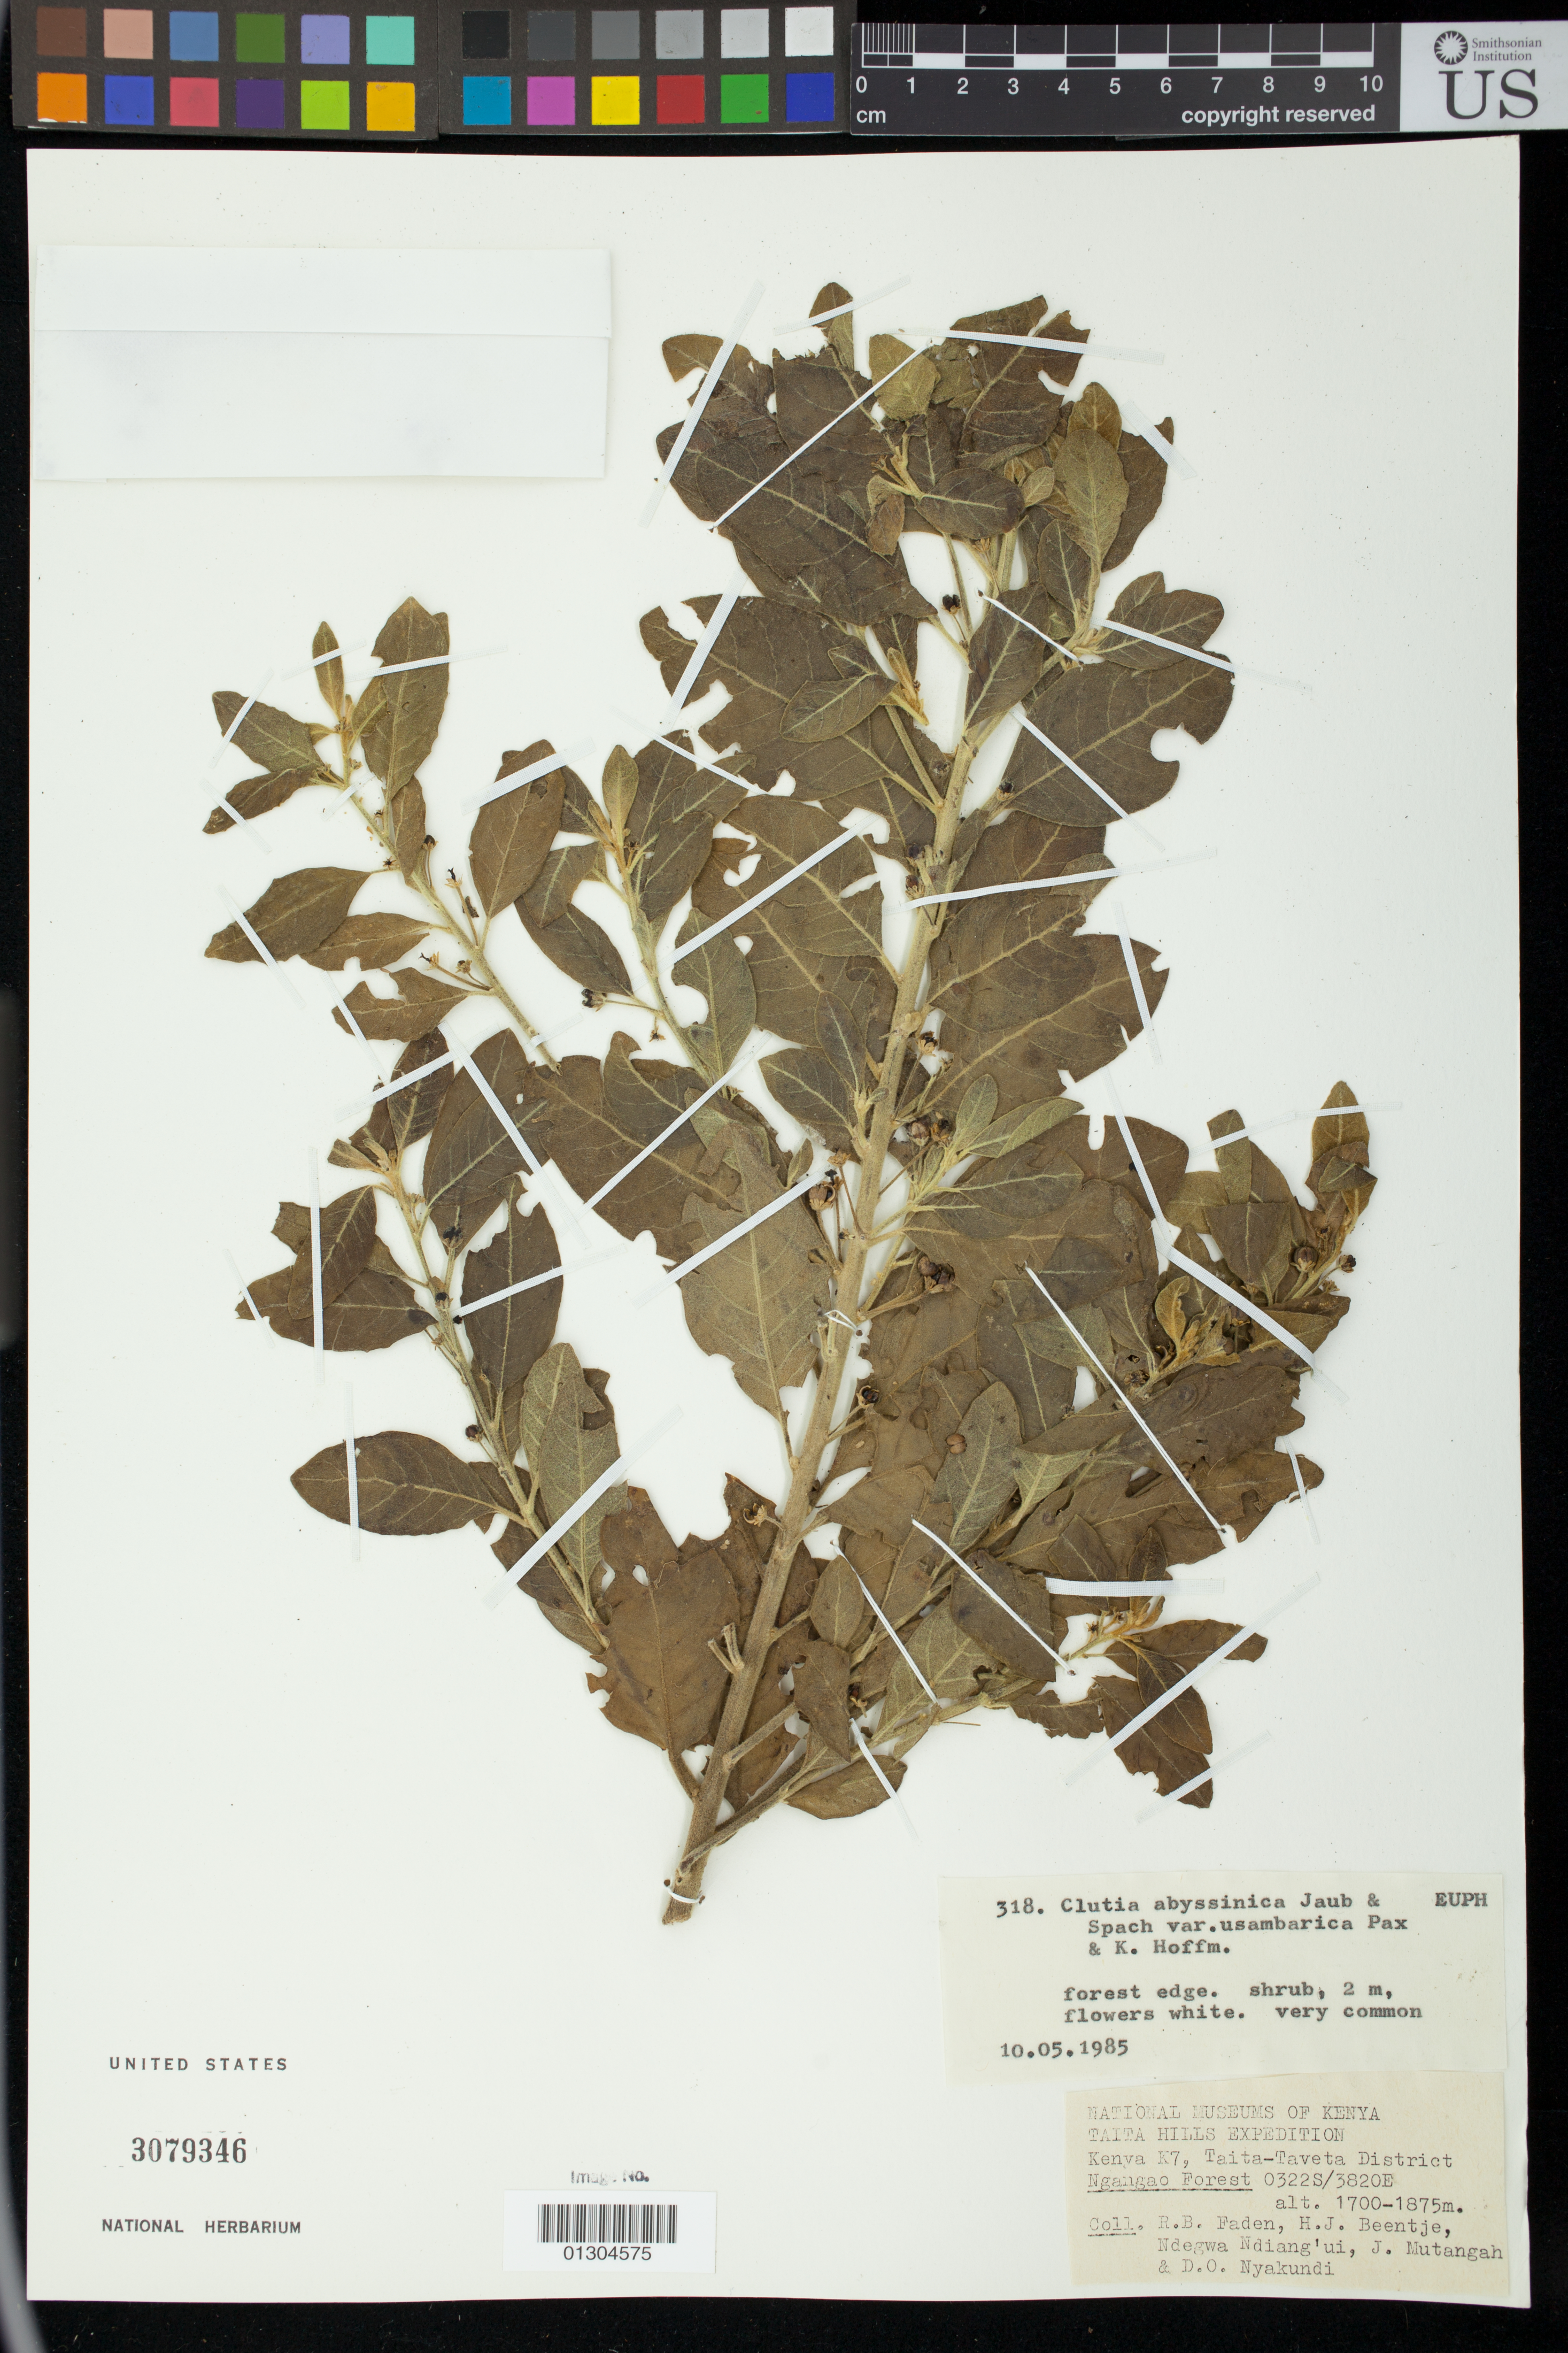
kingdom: Plantae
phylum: Tracheophyta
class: Magnoliopsida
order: Malpighiales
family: Peraceae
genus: Clutia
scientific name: Clutia abyssinica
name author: Jaub. & Spach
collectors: R. B. Faden, H. J. Beentje, N. Ndiang'ui, J. Mutangah & D. Nyakundi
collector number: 318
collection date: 1985-05-10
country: Kenya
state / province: Taita Taveta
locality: Ngangao Forest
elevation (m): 1700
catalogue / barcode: US 3079346